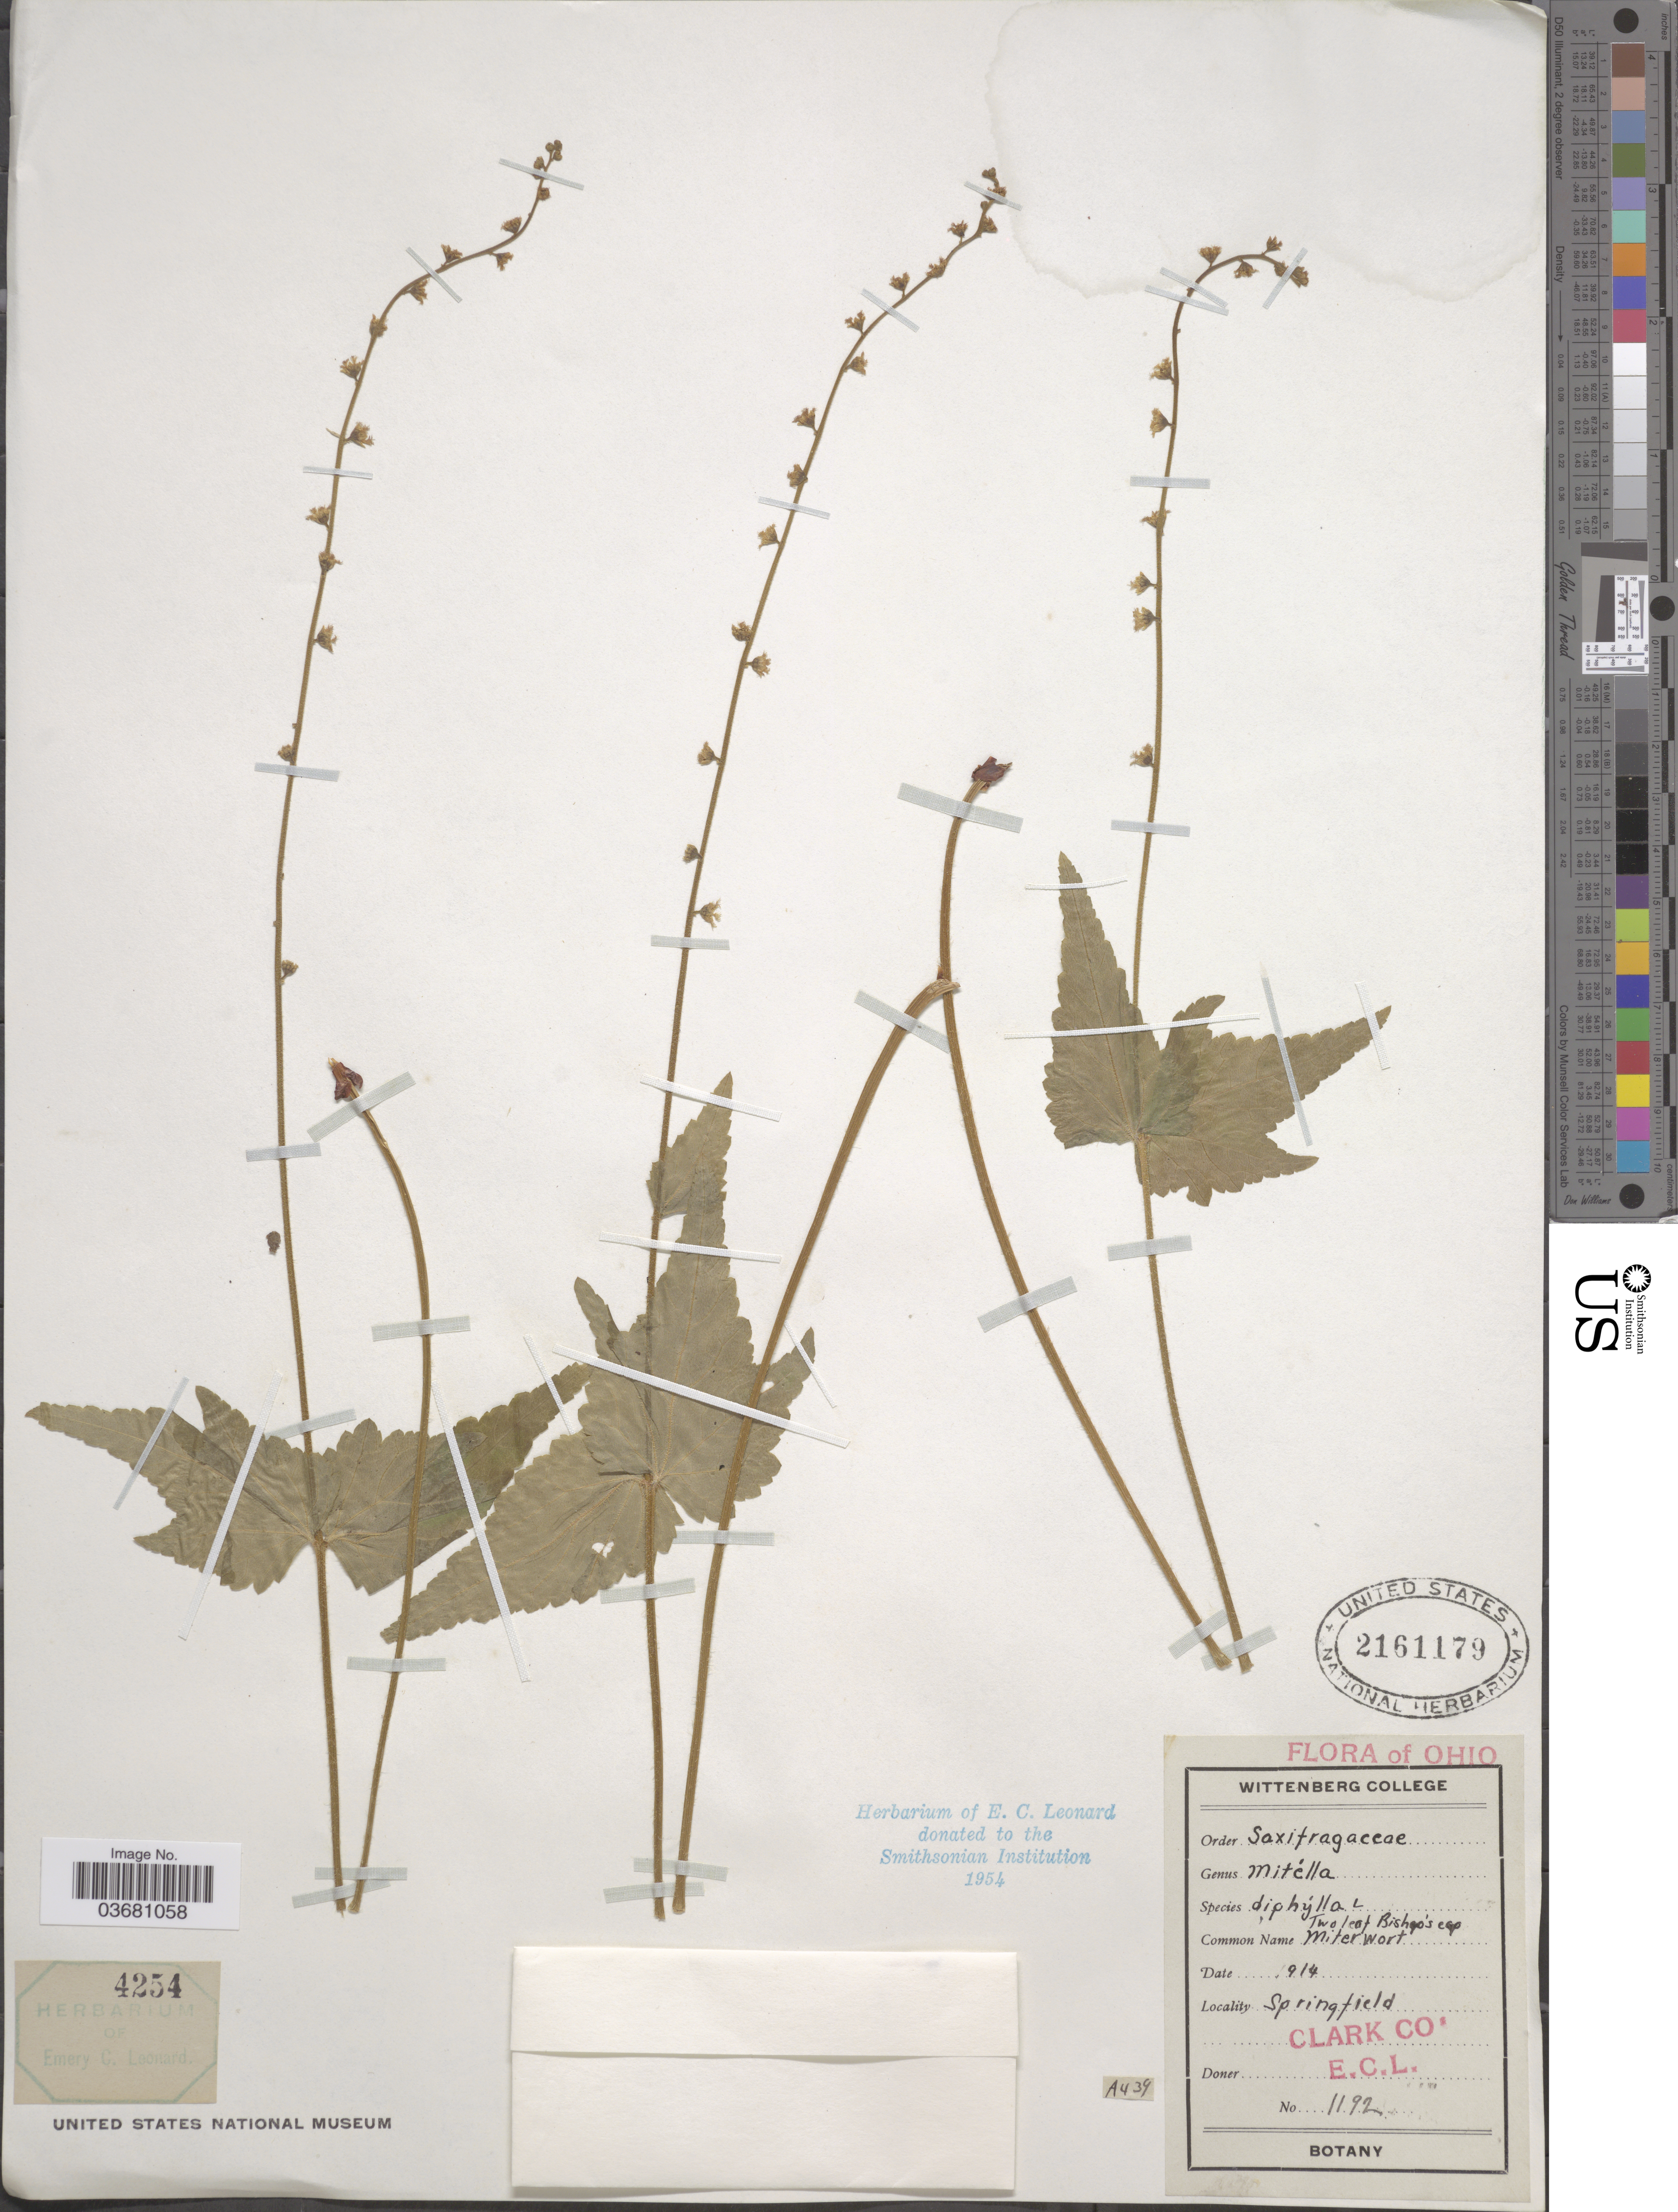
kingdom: Plantae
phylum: Tracheophyta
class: Magnoliopsida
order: Saxifragales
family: Saxifragaceae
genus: Mitella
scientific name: Mitella diphylla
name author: L.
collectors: E. C. Leonard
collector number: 1192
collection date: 1914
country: United States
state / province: Ohio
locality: Springfield. Clark Co.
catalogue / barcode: US 2161179